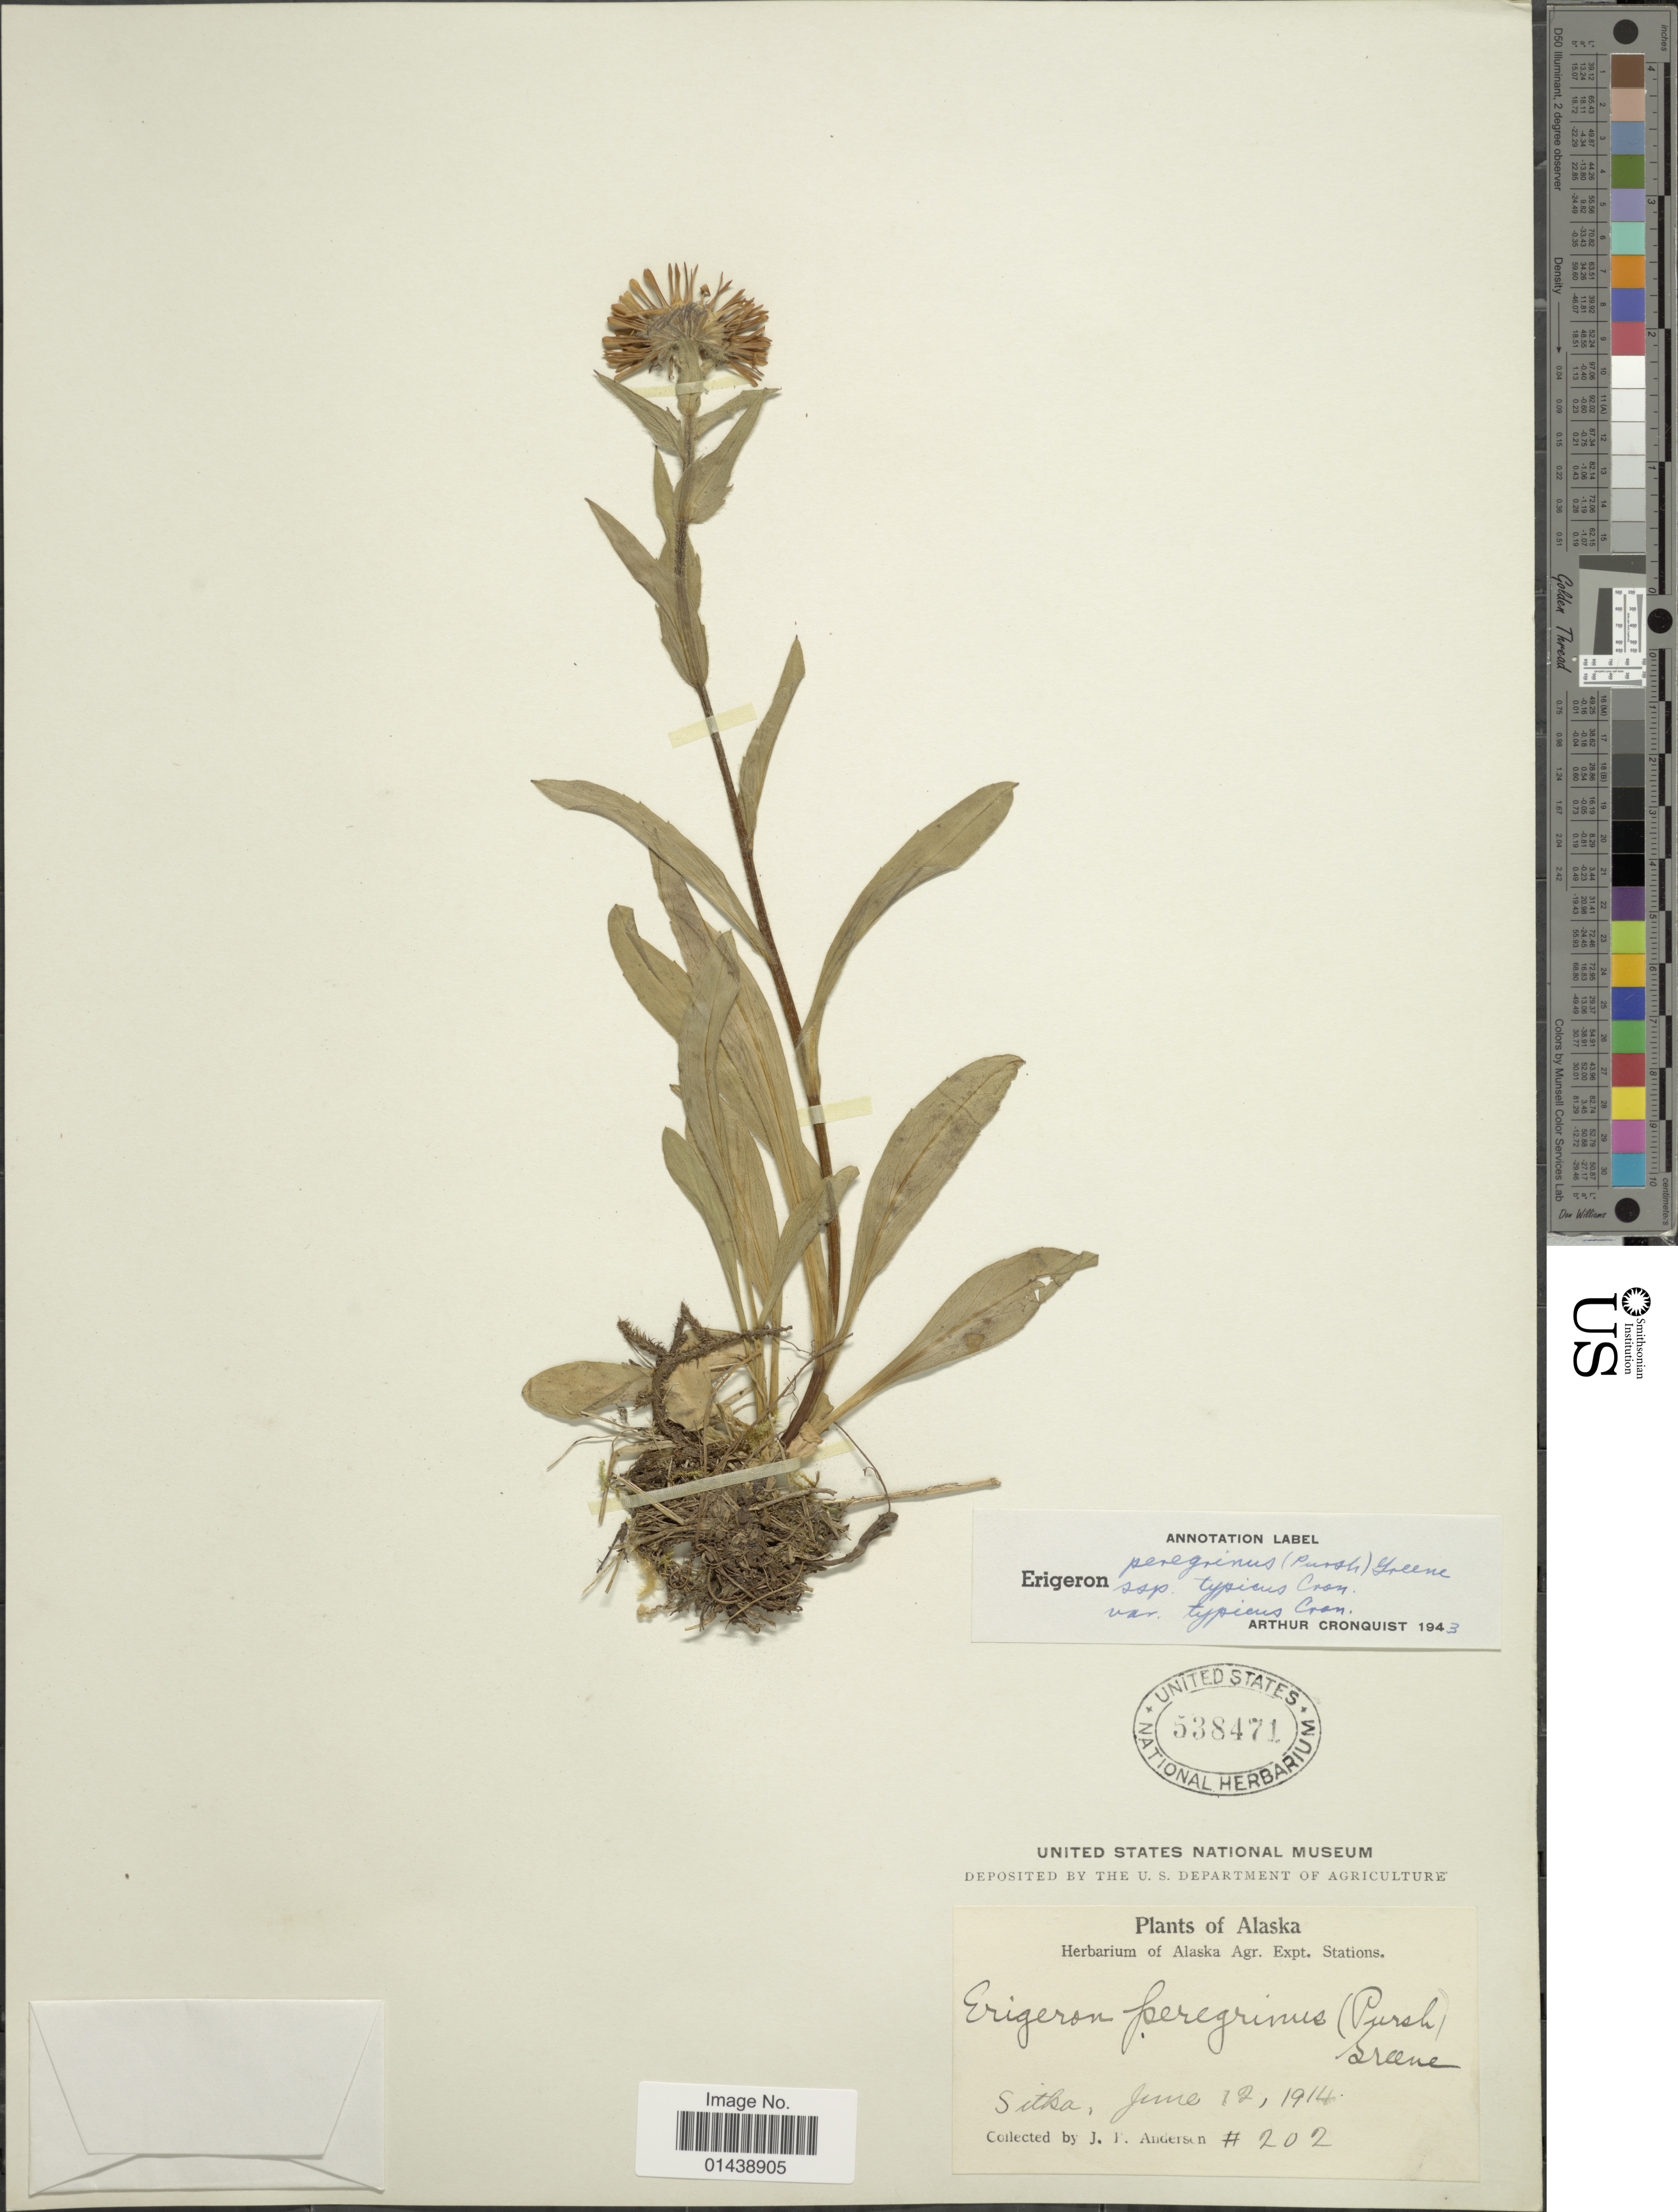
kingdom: Plantae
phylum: Tracheophyta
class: Magnoliopsida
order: Asterales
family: Asteraceae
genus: Erigeron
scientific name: Erigeron peregrinus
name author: (Banks ex Pursh) Greene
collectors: J. P. Anderson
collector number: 202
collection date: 1914-06-12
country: United States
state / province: Alaska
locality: Sitka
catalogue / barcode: US 538471